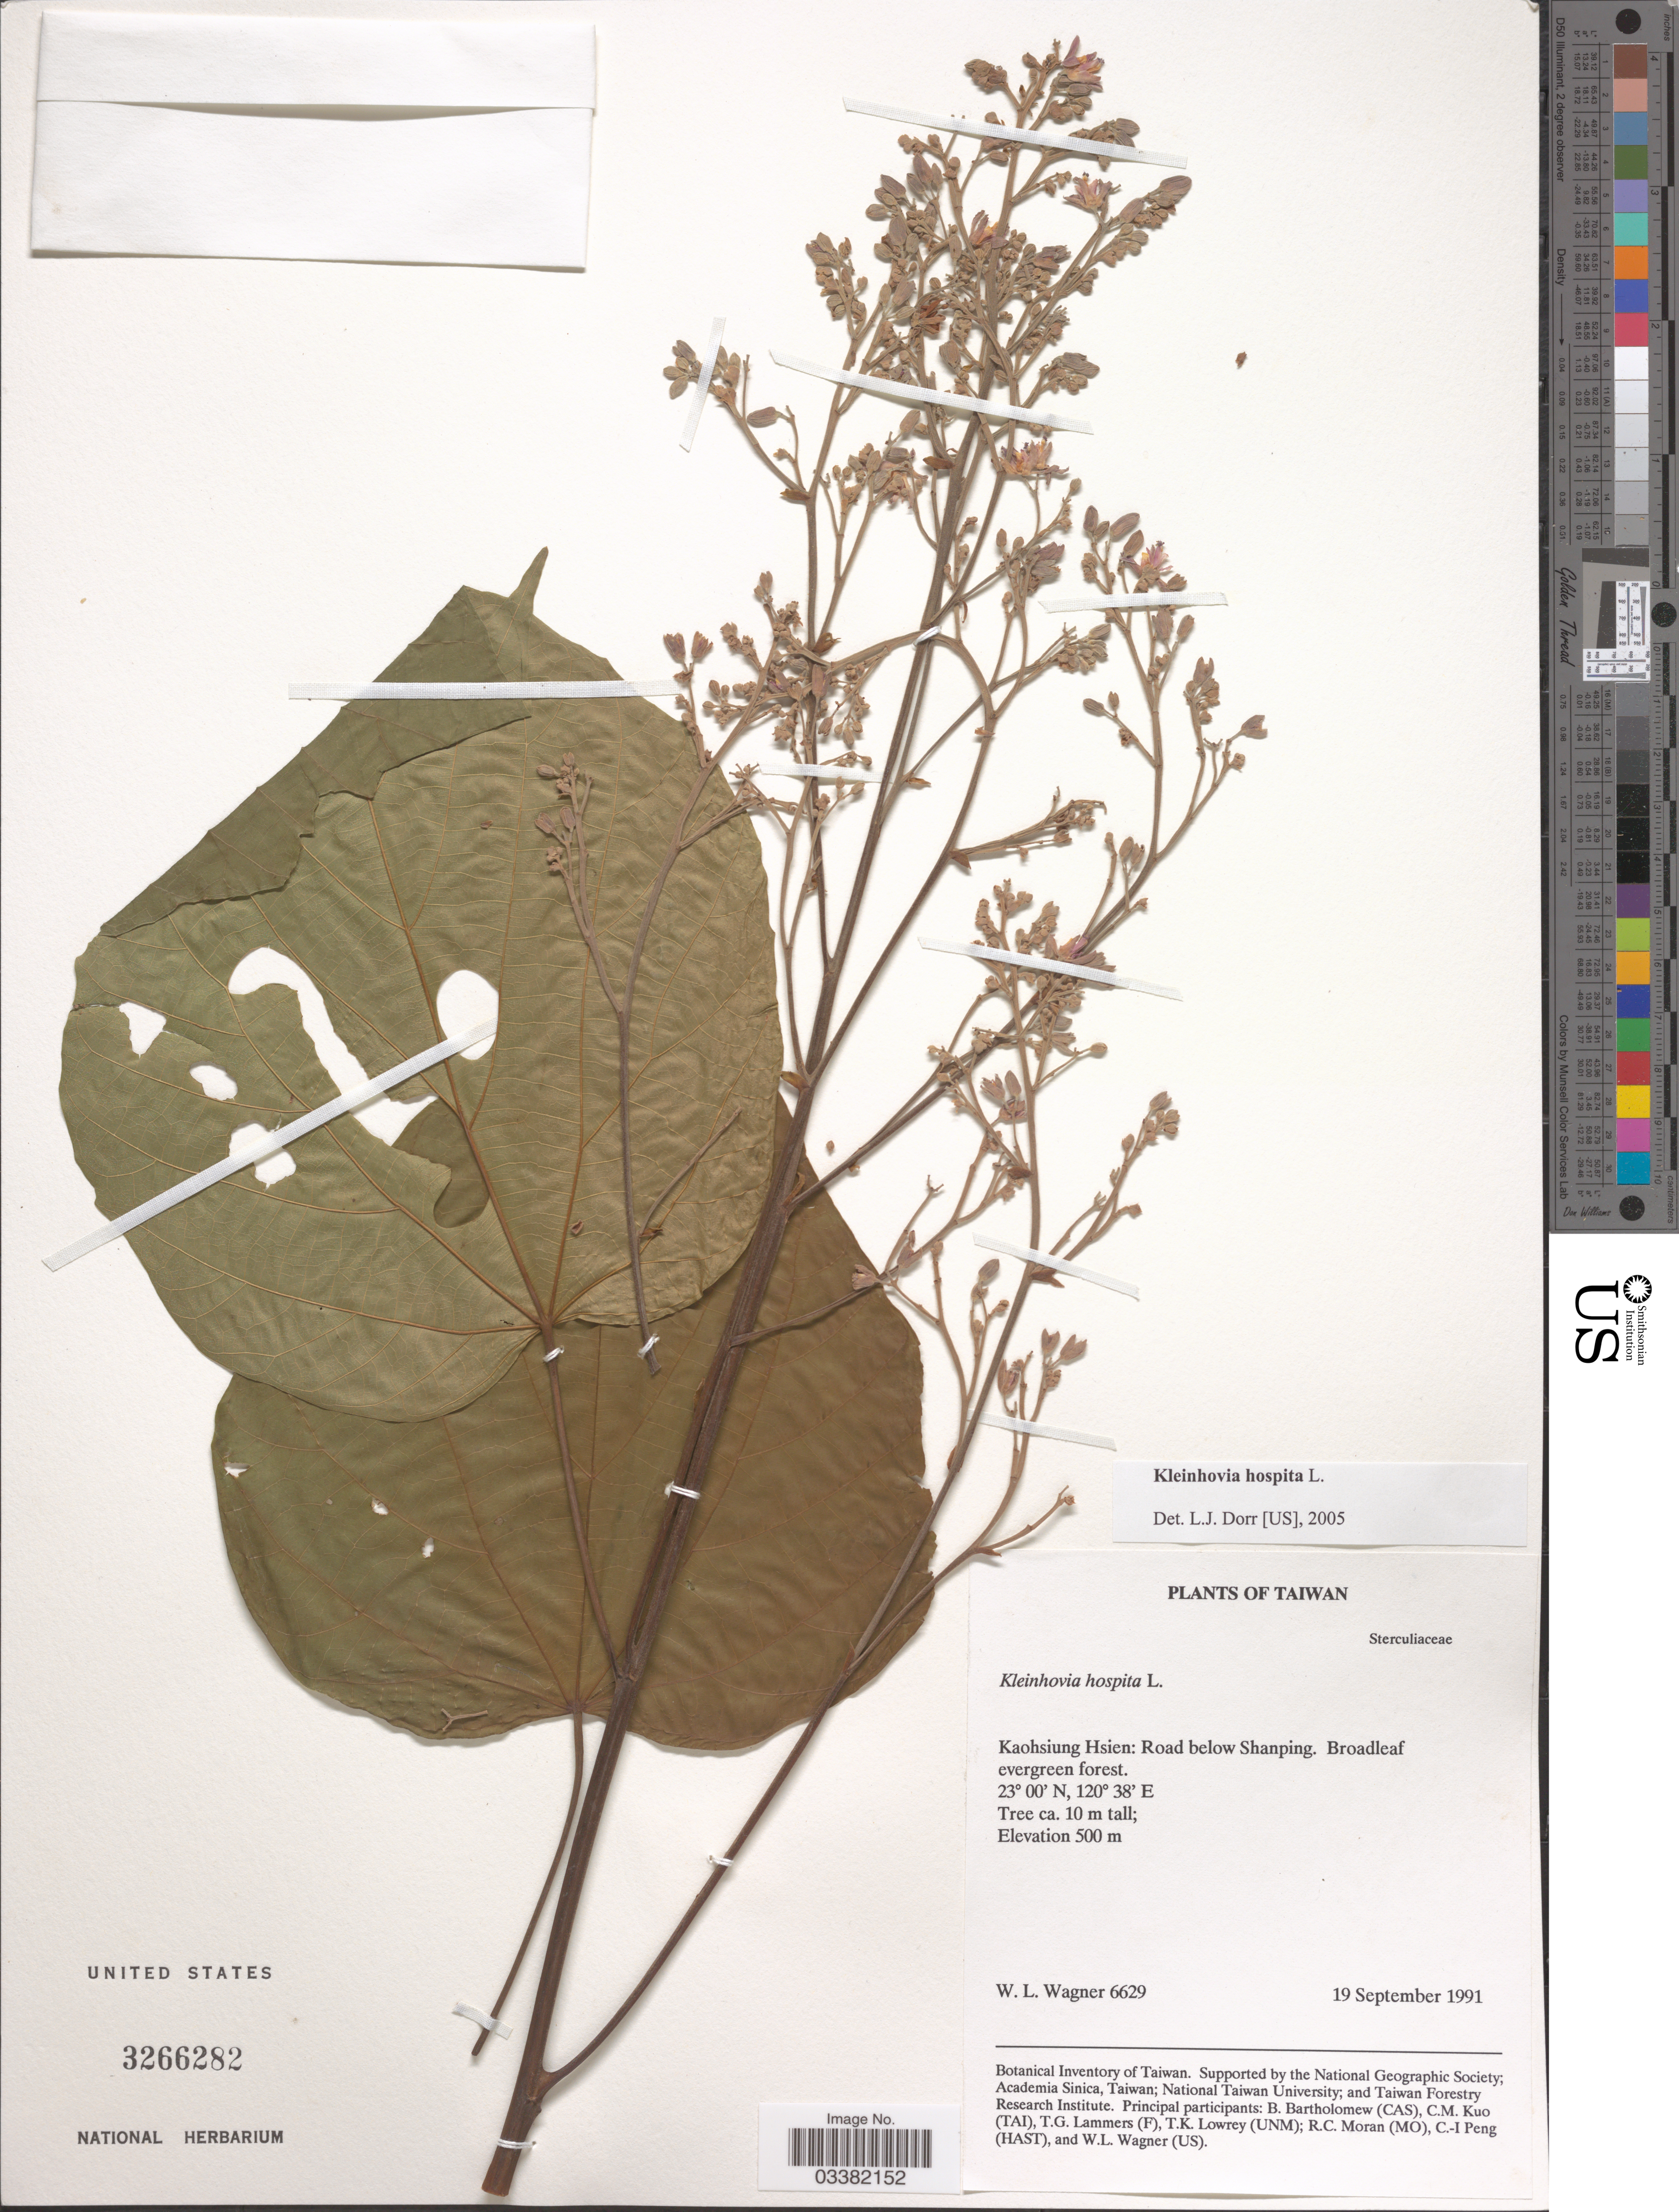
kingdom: Plantae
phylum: Tracheophyta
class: Magnoliopsida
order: Malvales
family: Malvaceae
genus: Kleinhovia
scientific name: Kleinhovia hospita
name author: L.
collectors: W. L. Wagner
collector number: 6629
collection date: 1991-09-19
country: Taiwan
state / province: Kaohsiung City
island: Taiwan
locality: Kaohsiung Hsien: Road below Shanping.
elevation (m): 500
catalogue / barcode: US 3266282